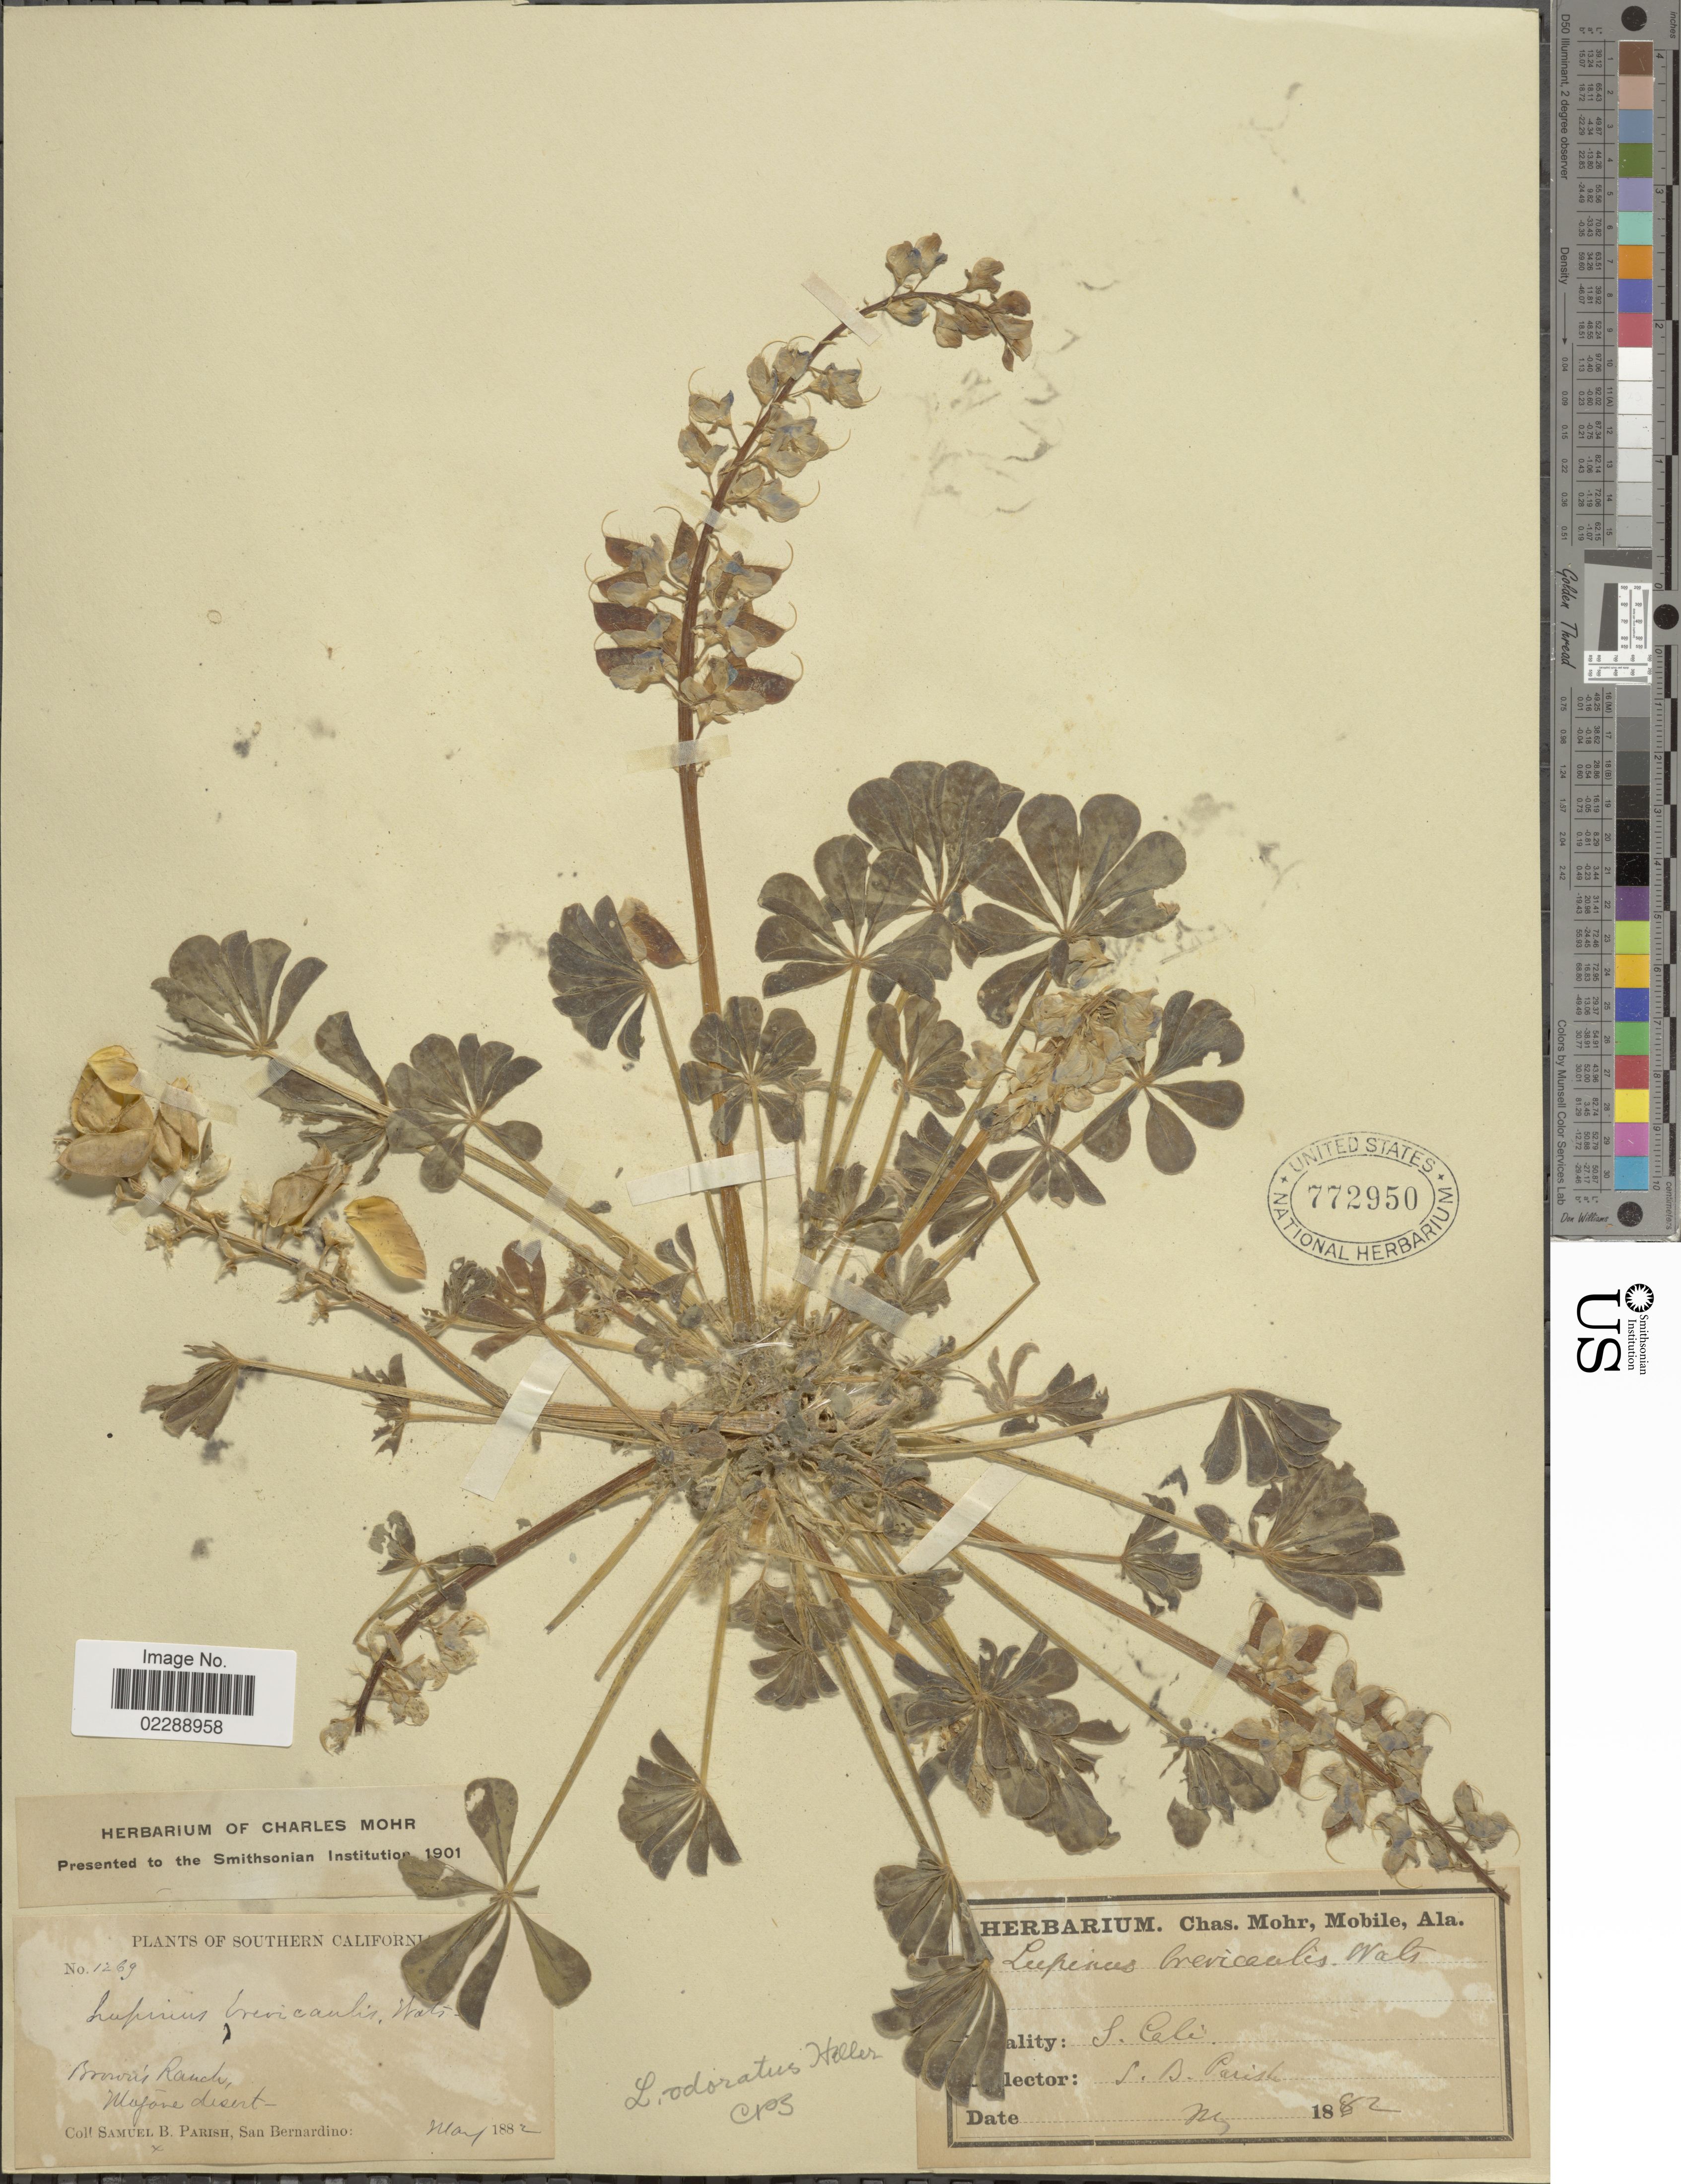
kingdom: Plantae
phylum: Tracheophyta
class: Magnoliopsida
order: Fabales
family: Fabaceae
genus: Lupinus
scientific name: Lupinus sp.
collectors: S. B. Parish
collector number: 1269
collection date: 1882-05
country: United States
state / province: California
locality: Southern California, Brown's Ranch, Majore desert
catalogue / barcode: US 772950